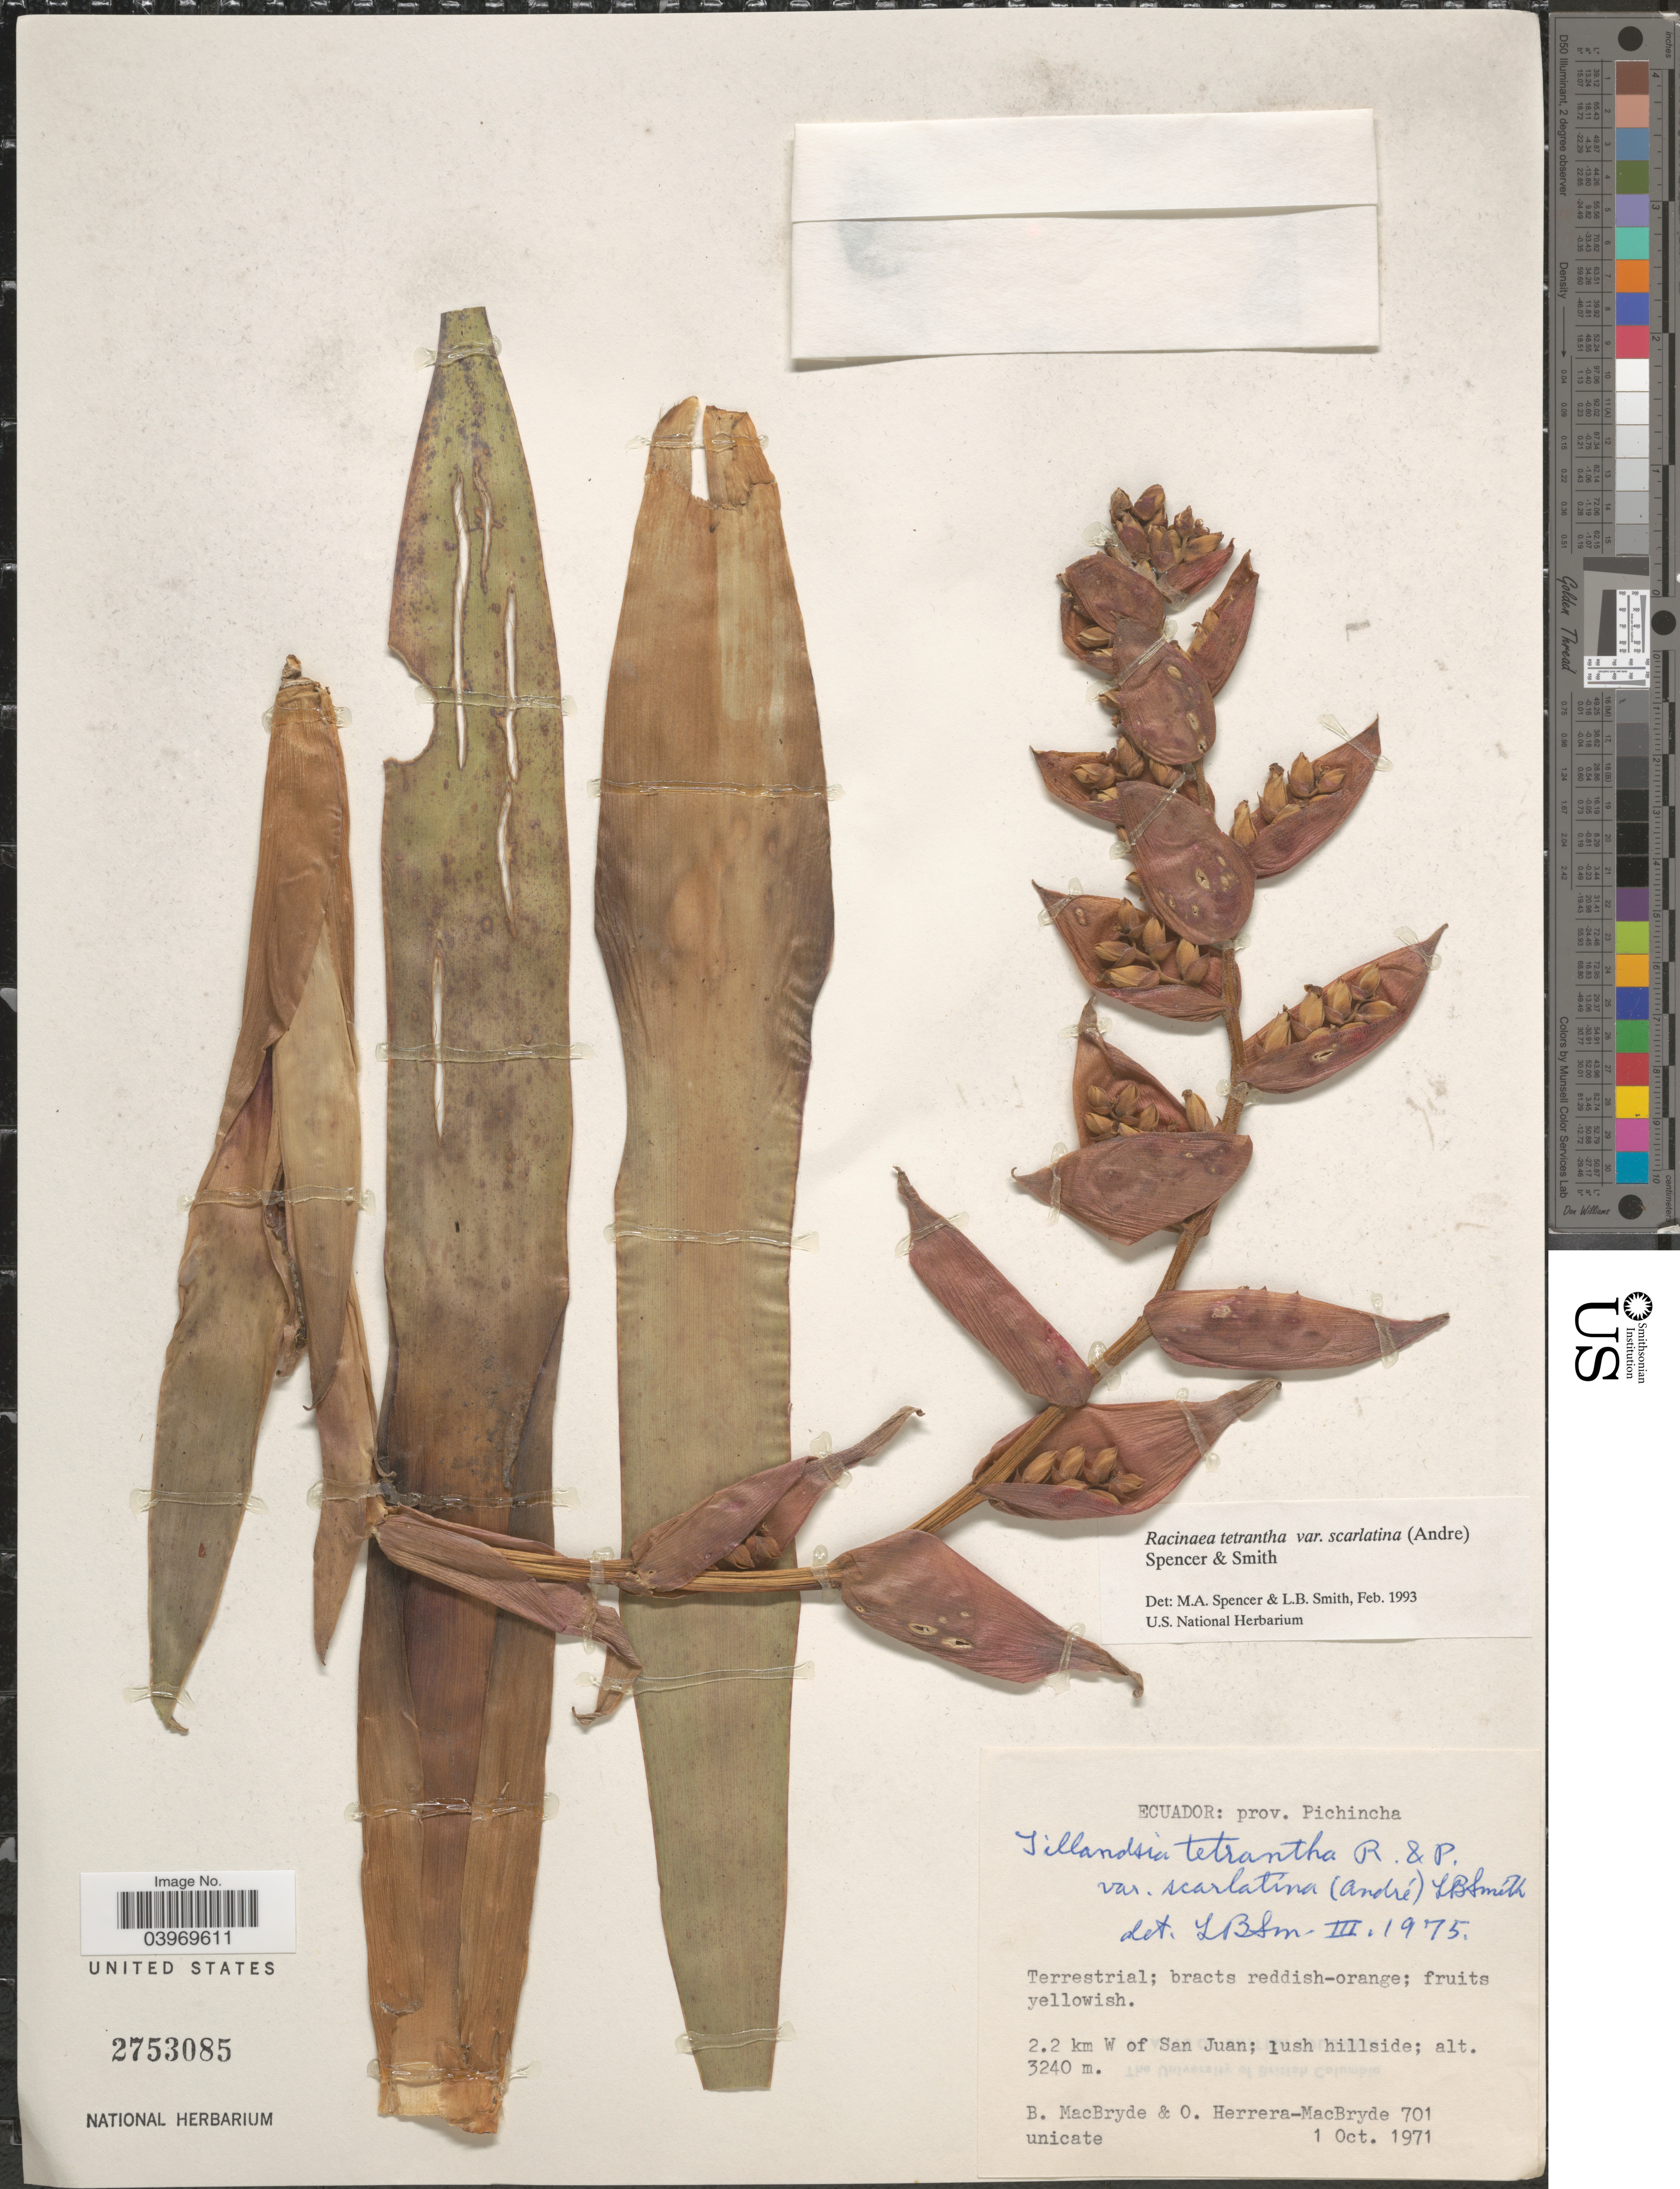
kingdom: Plantae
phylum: Tracheophyta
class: Liliopsida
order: Poales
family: Bromeliaceae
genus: Racinaea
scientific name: Racinaea tetrantha var. scarlatina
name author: (Ruiz & Pav.) M.A. Spencer & L.B. Sm.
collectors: B. MacBryde & O. Herrera-Macbryde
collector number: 701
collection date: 1971-10-01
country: Ecuador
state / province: Pichincha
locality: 2.2 km W of San Juan; lush hillside.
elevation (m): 3240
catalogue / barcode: US 2753085